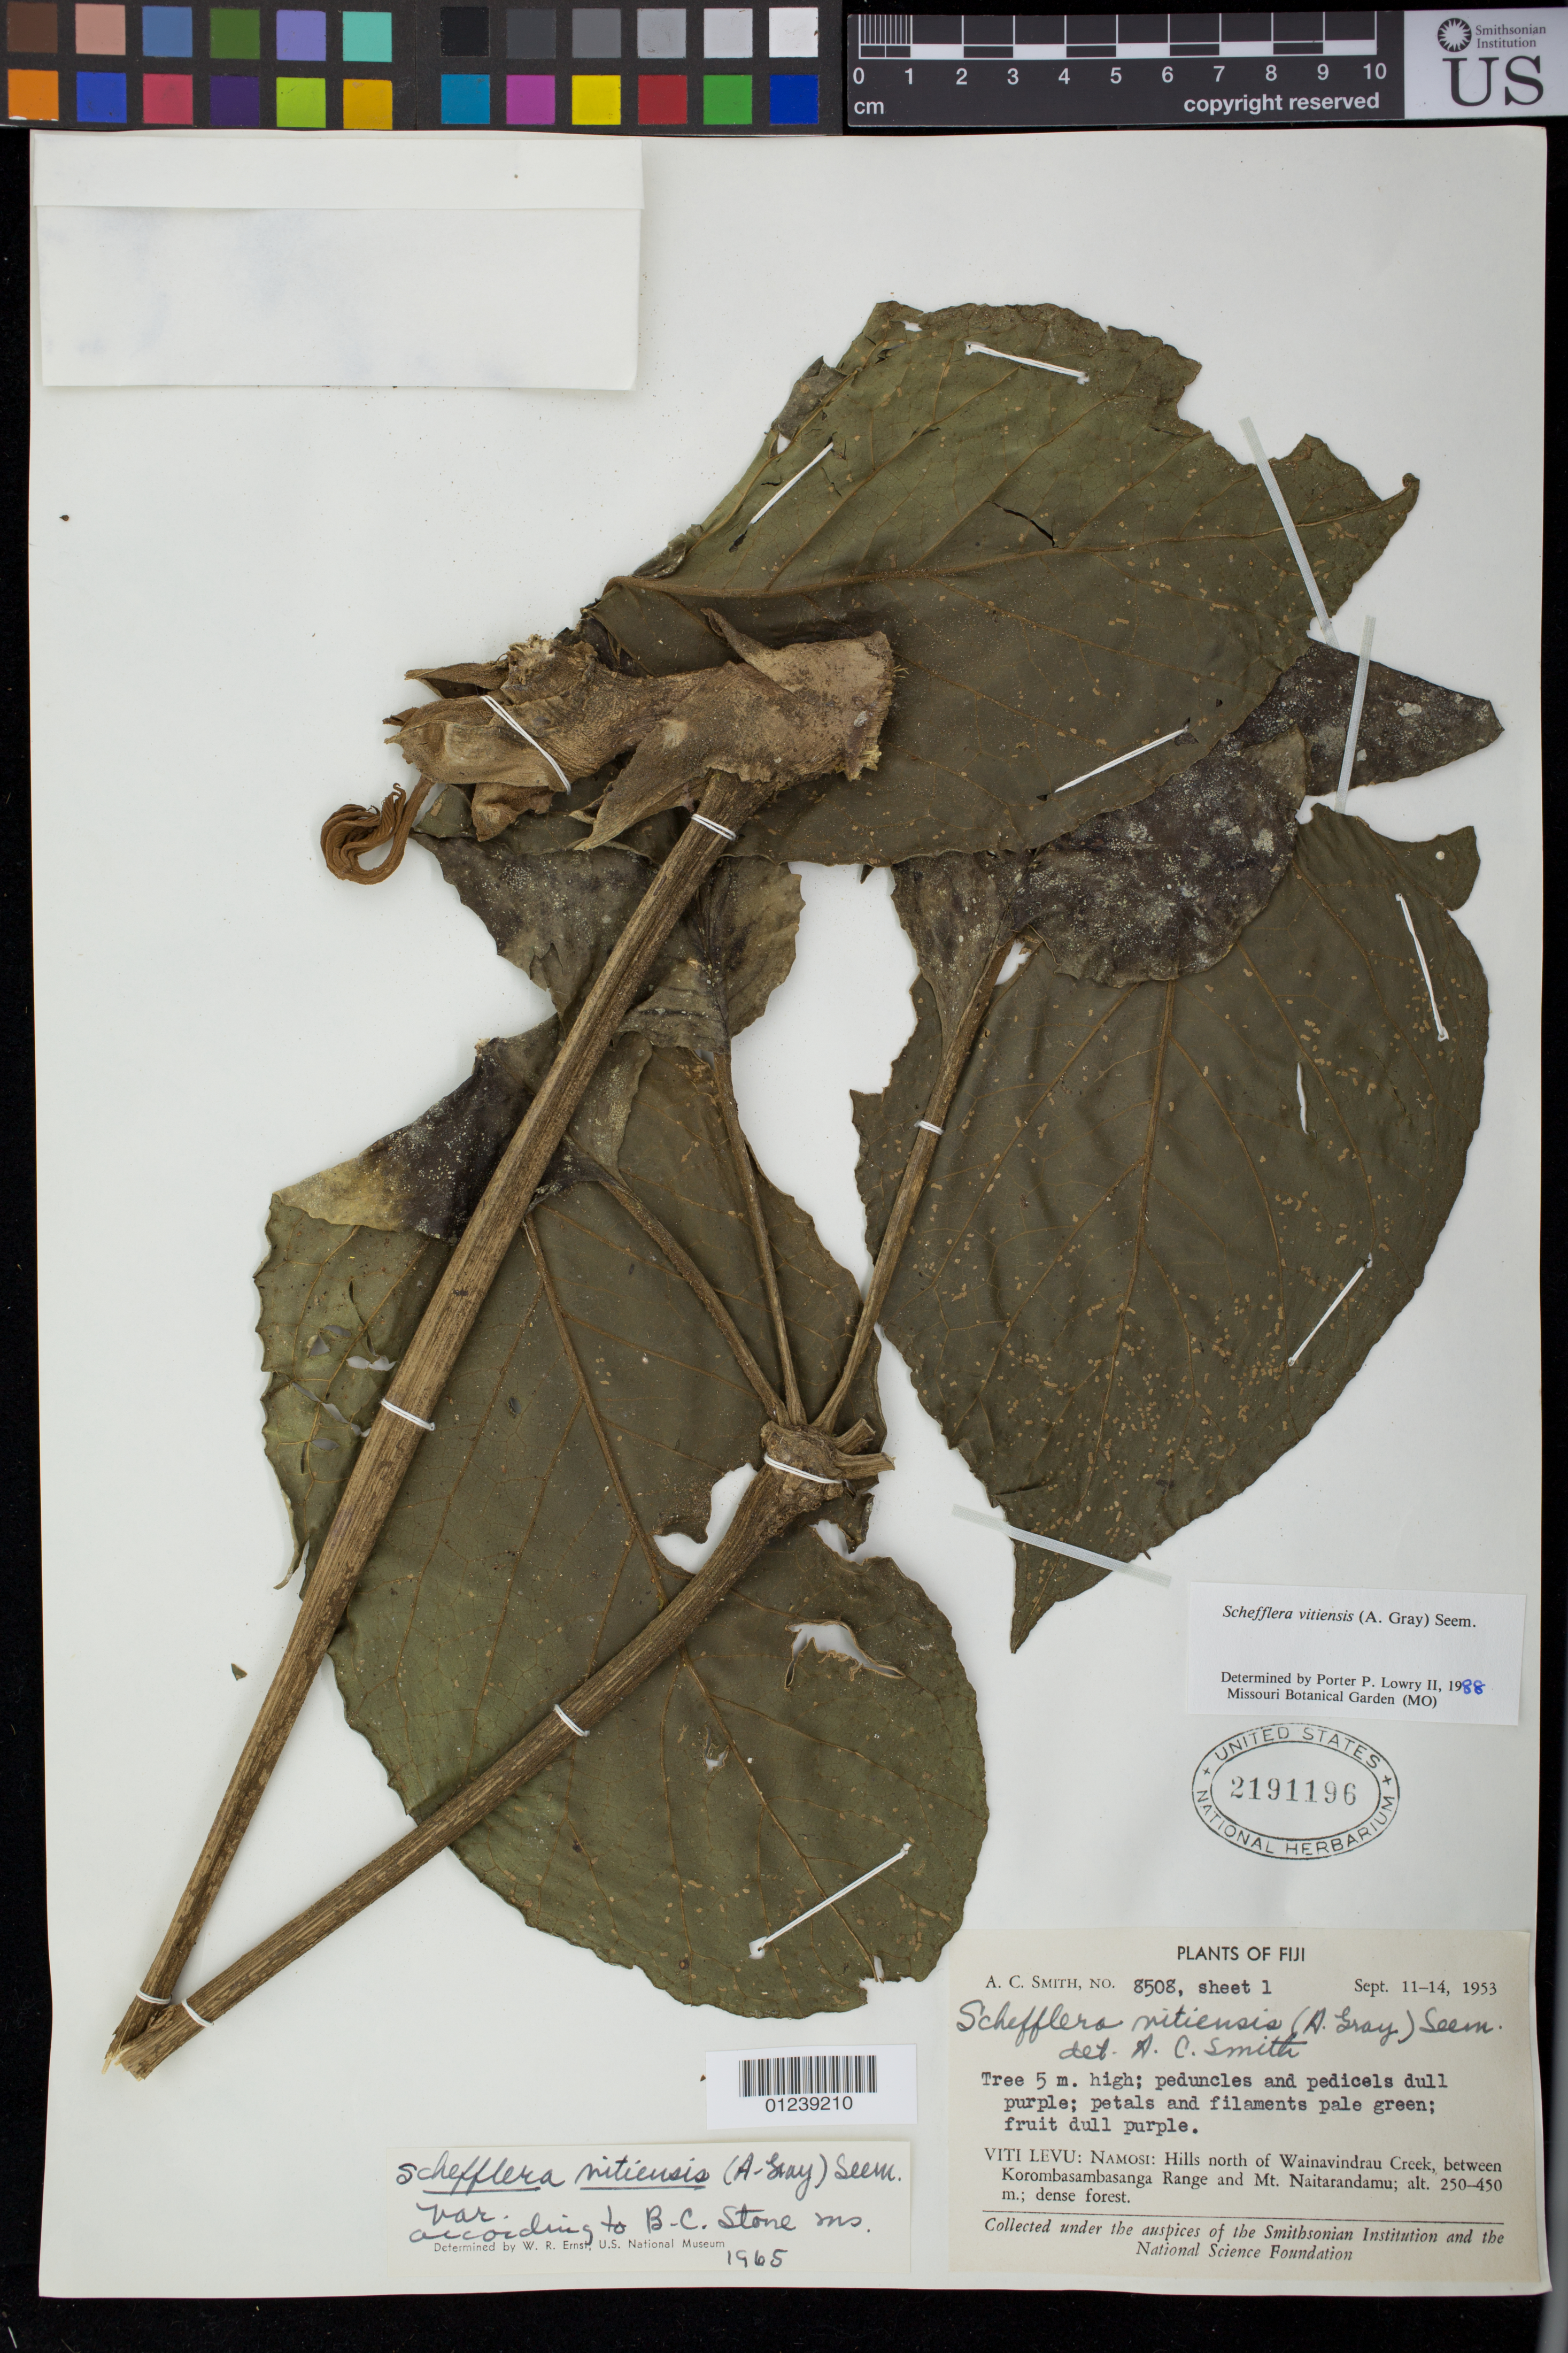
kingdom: Plantae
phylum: Tracheophyta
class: Magnoliopsida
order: Apiales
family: Araliaceae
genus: Schefflera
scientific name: Schefflera vitiensis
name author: (A. Gray) Seem.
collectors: A. C. Smith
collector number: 8508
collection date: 1953-09-11/1953-09-14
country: Fiji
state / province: Central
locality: Viti Levu: Namosi: Hills north of Wainavindrau Creek, between Korombasambasanga Range and Mt. Naitarandamu.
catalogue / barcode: US 2191196